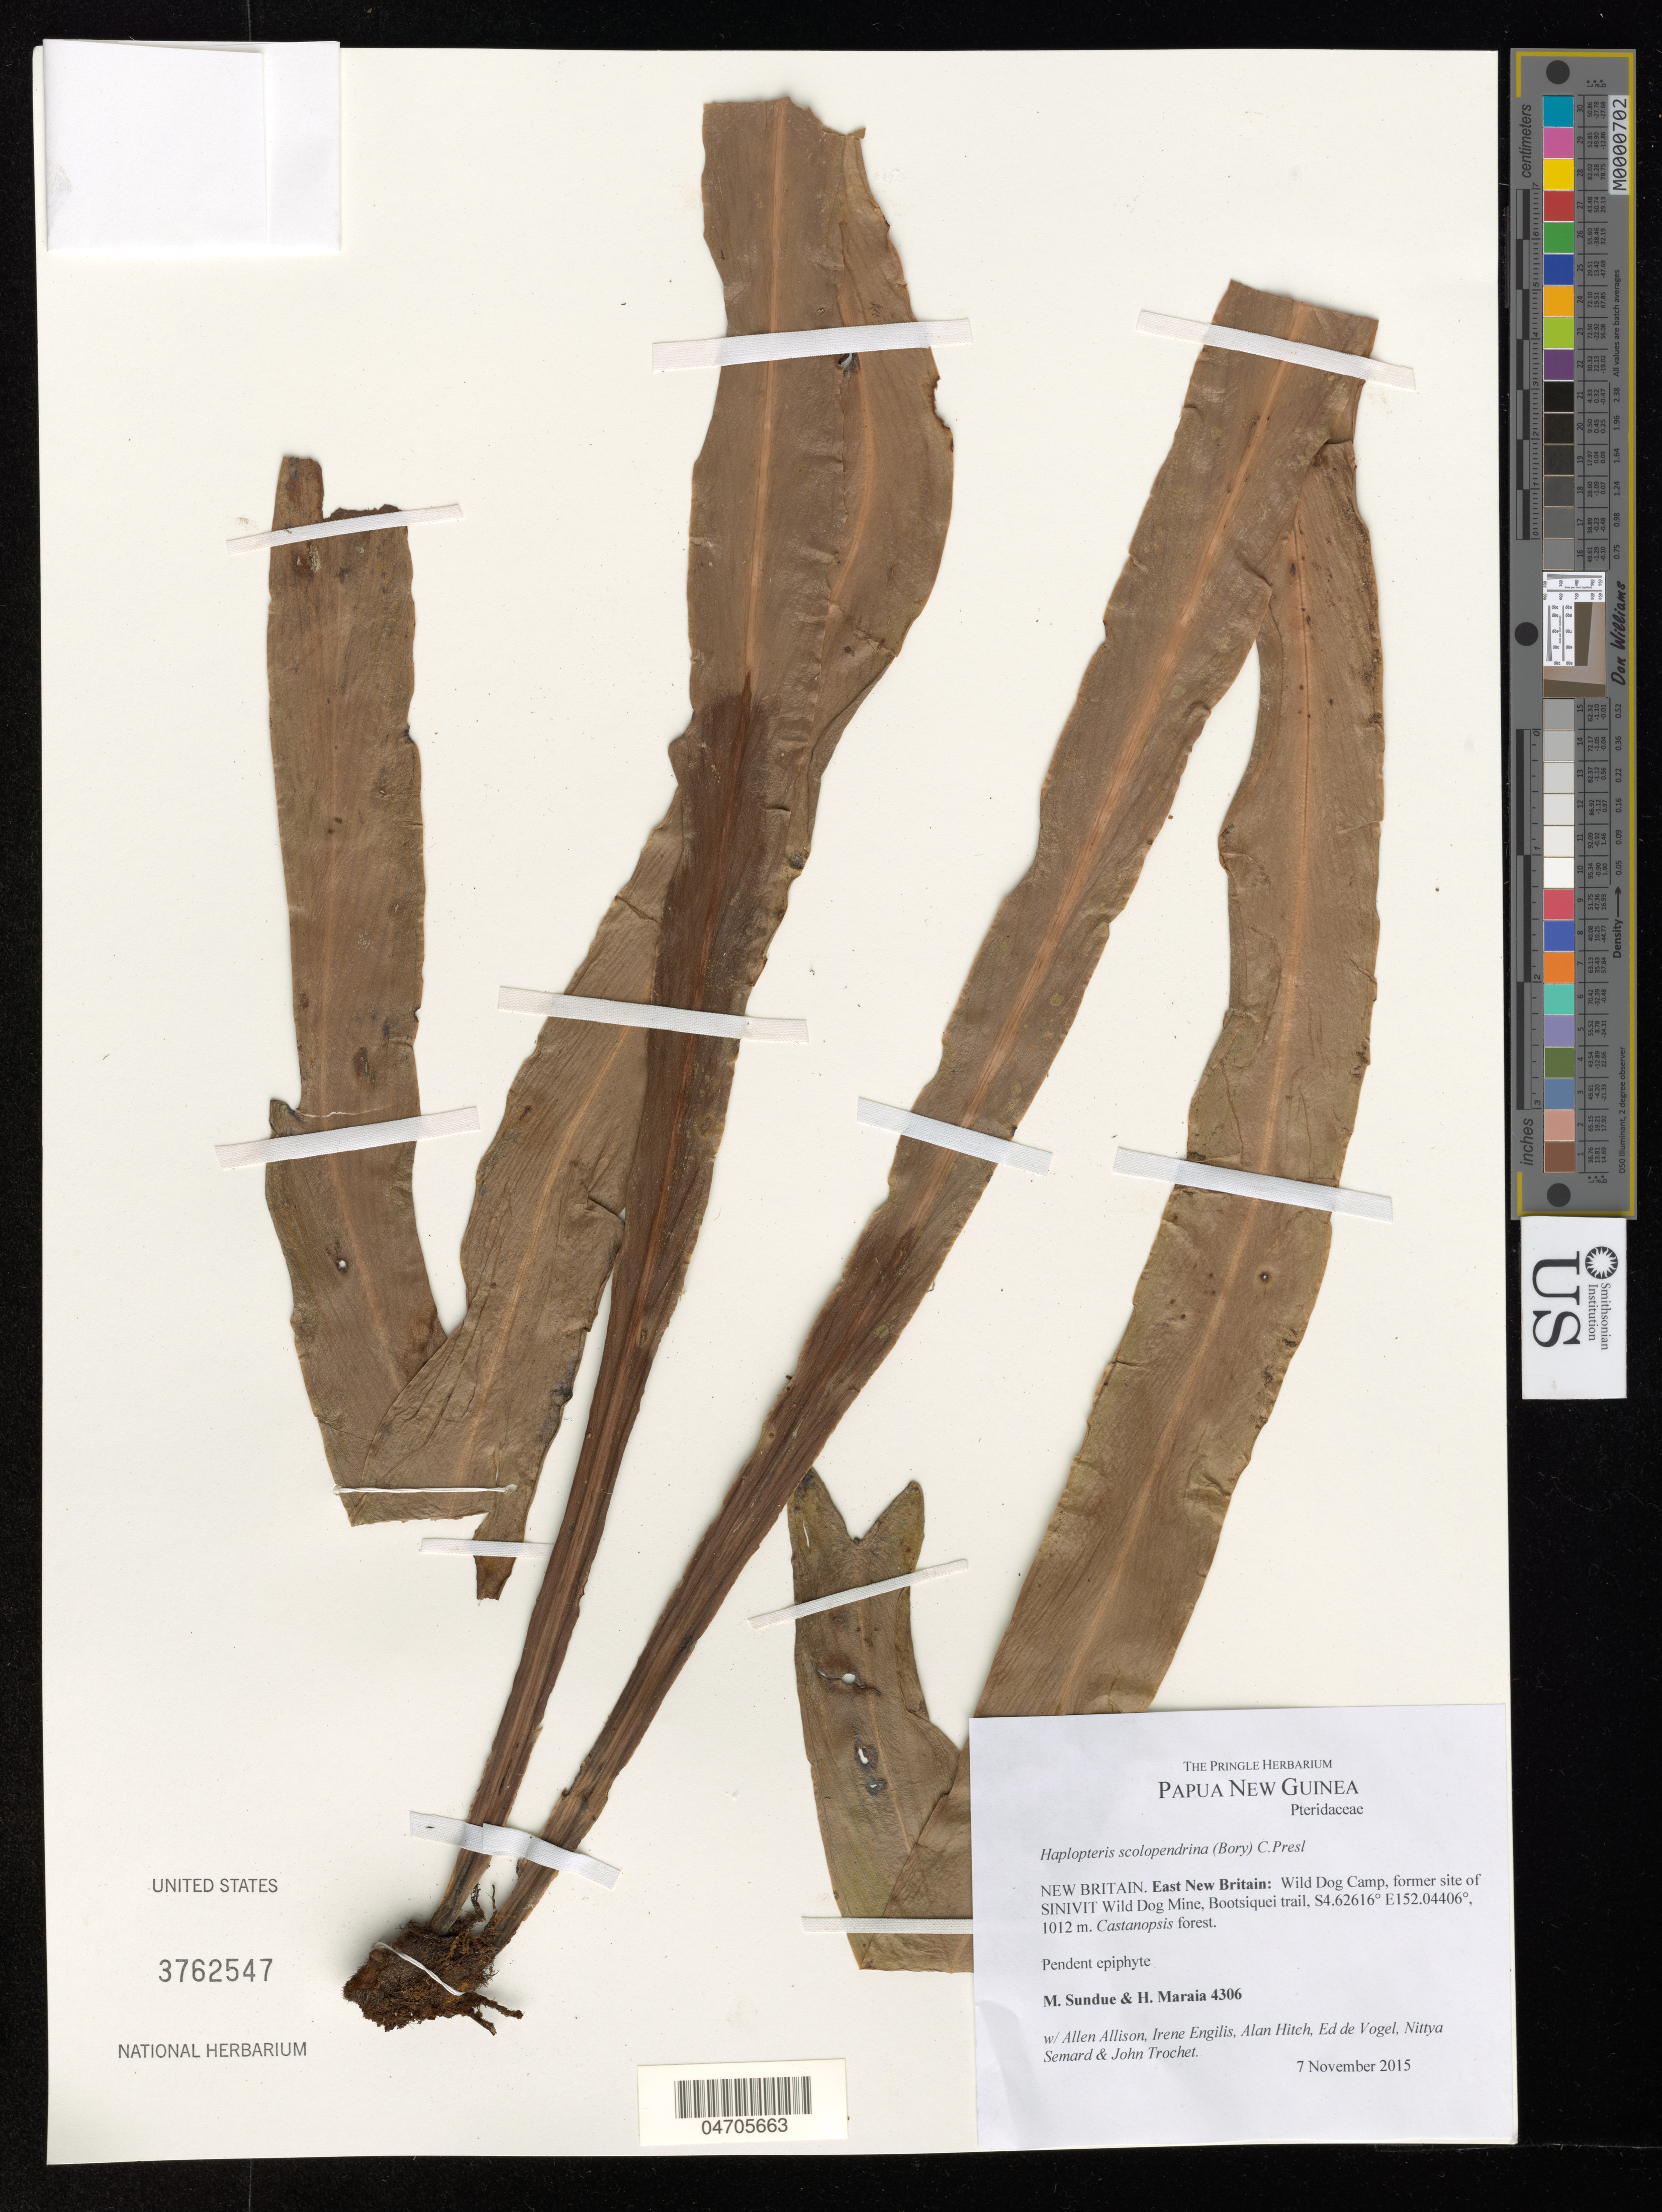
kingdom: Plantae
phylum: Tracheophyta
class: Polypodiopsida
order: Polypodiales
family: Pteridaceae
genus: Haplopteris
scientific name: Haplopteris scolopendrina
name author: (Bory) Presl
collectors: M. Sundue, H. Maraia, A. Allison & A. Garcia Jimenez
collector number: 4306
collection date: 2015-11-07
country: Papua New Guinea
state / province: East New Britain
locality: New Britain. Wild Dog Camp, former site of SINIVIT Wild Dog Mine, Bootsiquei trail.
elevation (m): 1012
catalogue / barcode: US 3762547